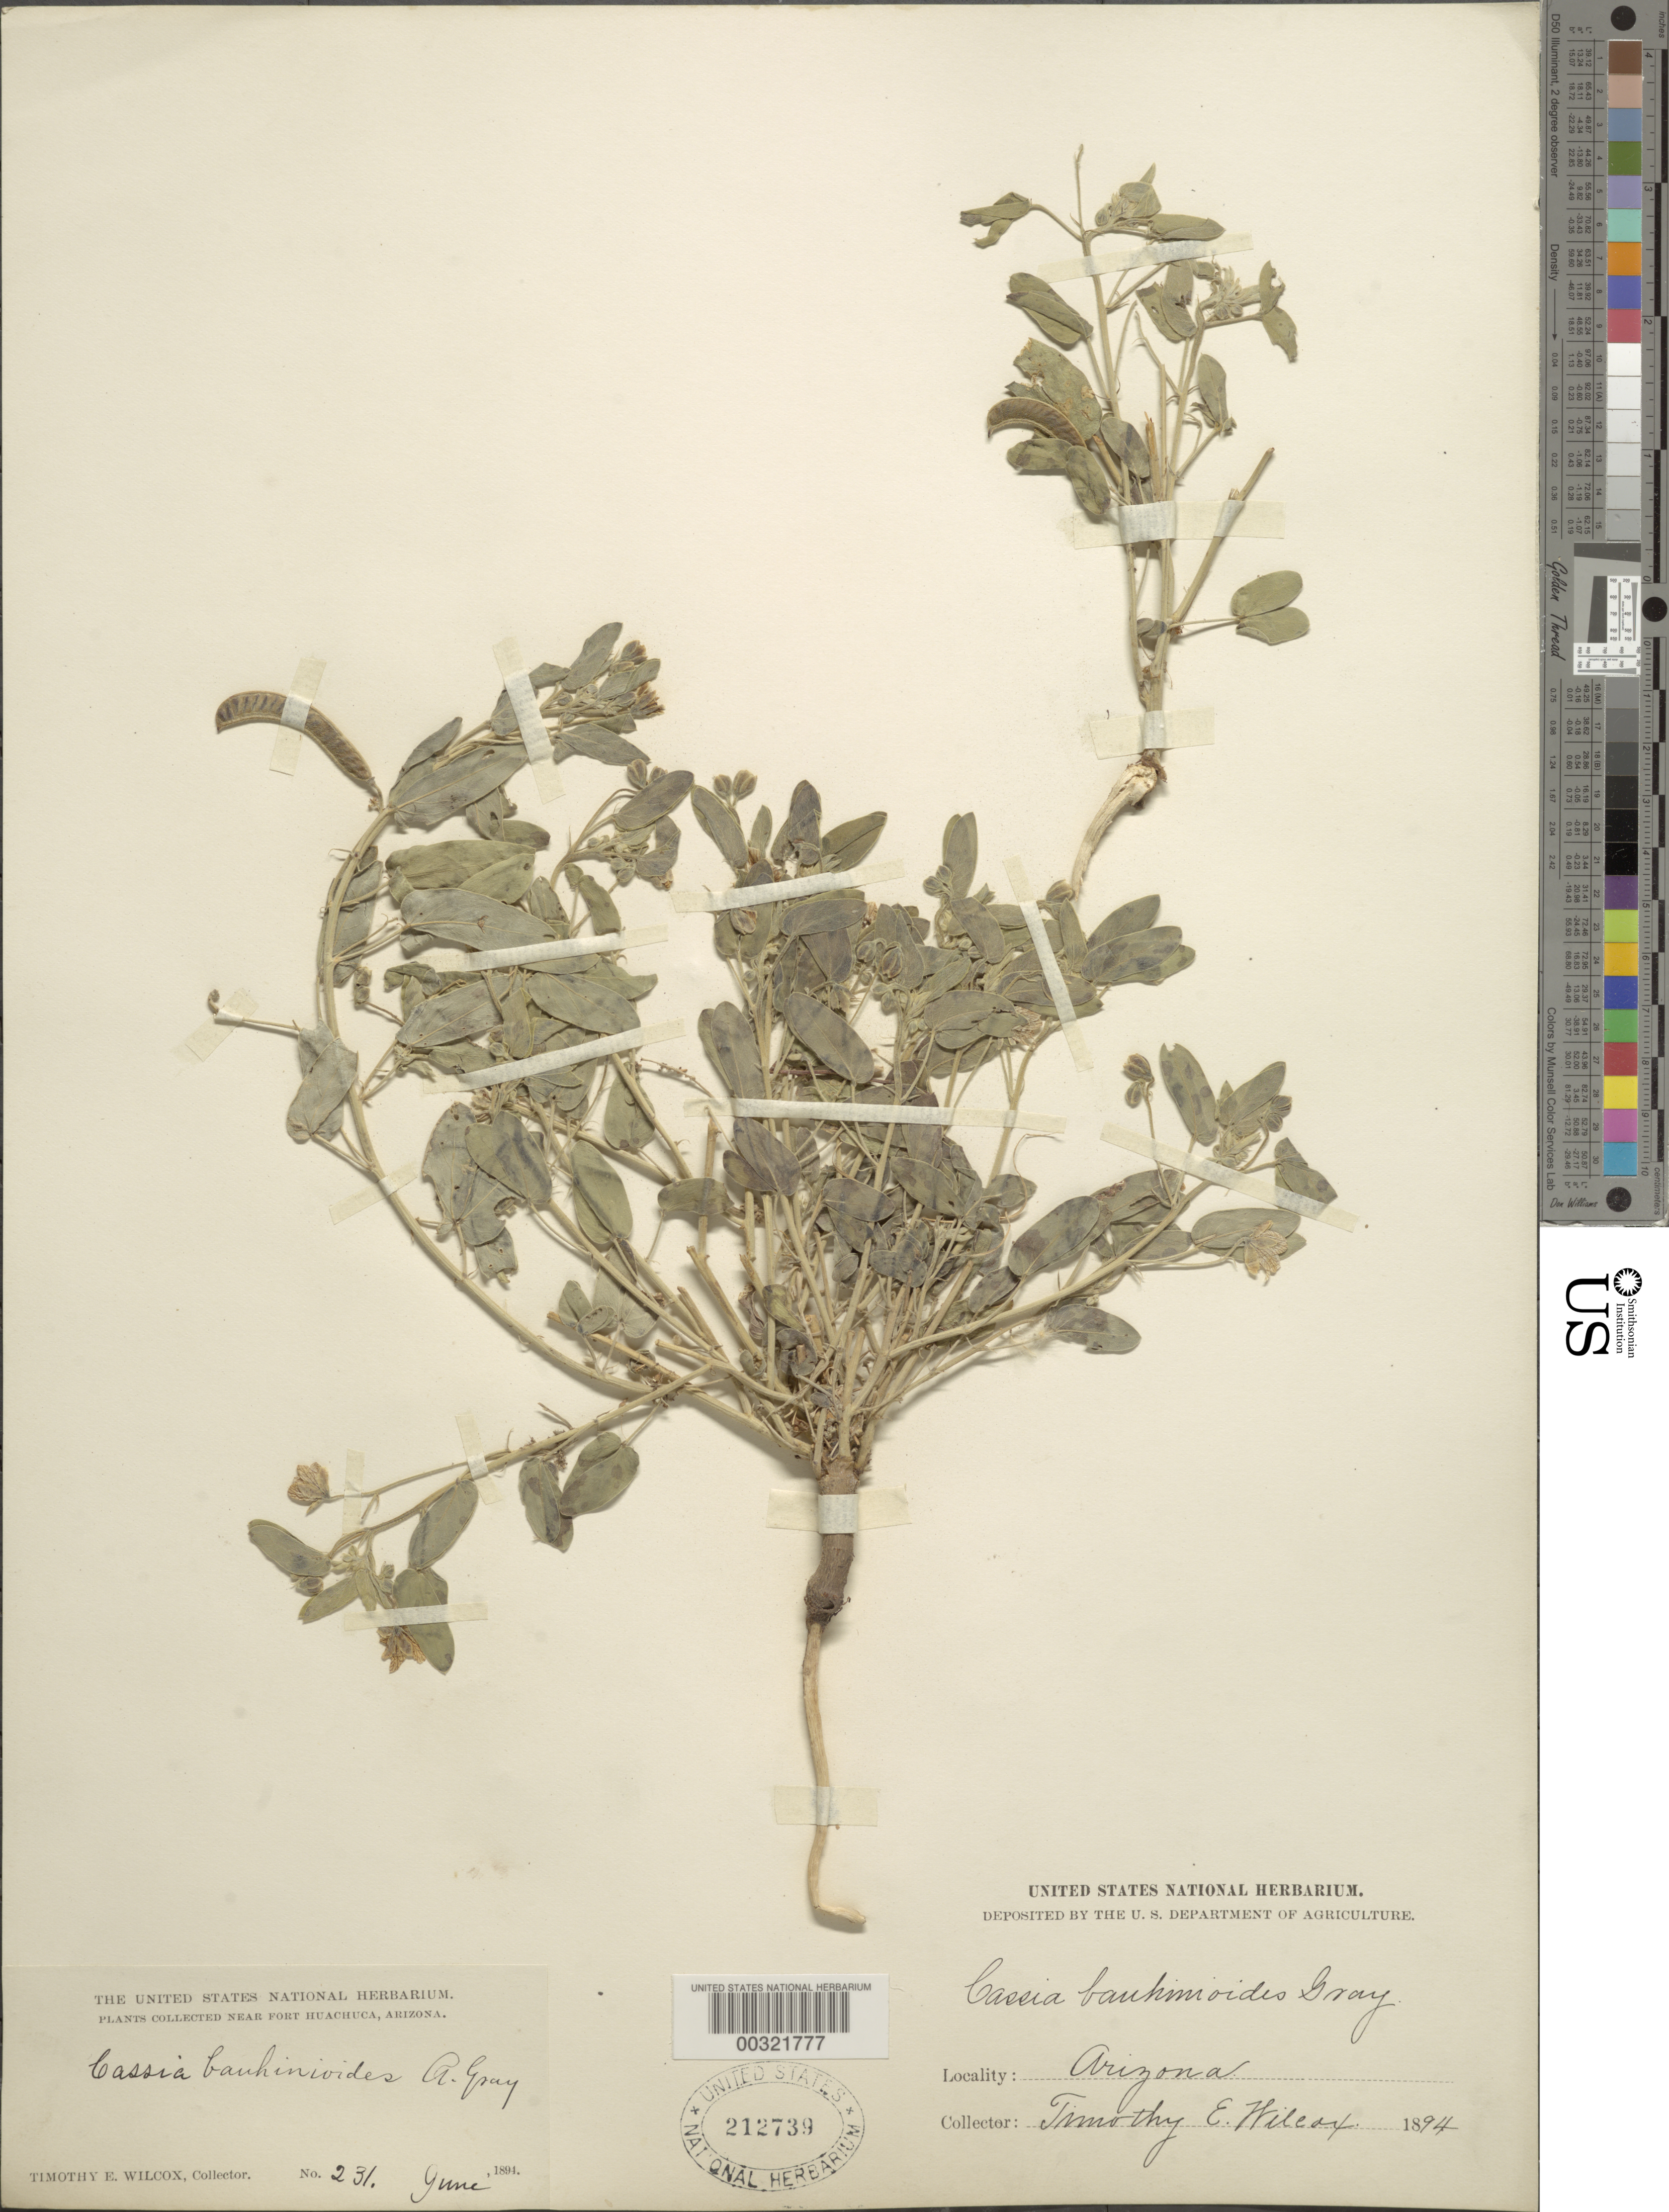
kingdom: Plantae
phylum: Tracheophyta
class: Magnoliopsida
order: Fabales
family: Fabaceae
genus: Senna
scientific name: Senna bauhinioides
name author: (A. Gray) H.S. Irwin & Barneby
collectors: T. E. Wilcox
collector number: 231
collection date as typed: Jun 1894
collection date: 1894-06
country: United States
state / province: Arizona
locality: Near fort huachuca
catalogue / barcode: US 212739